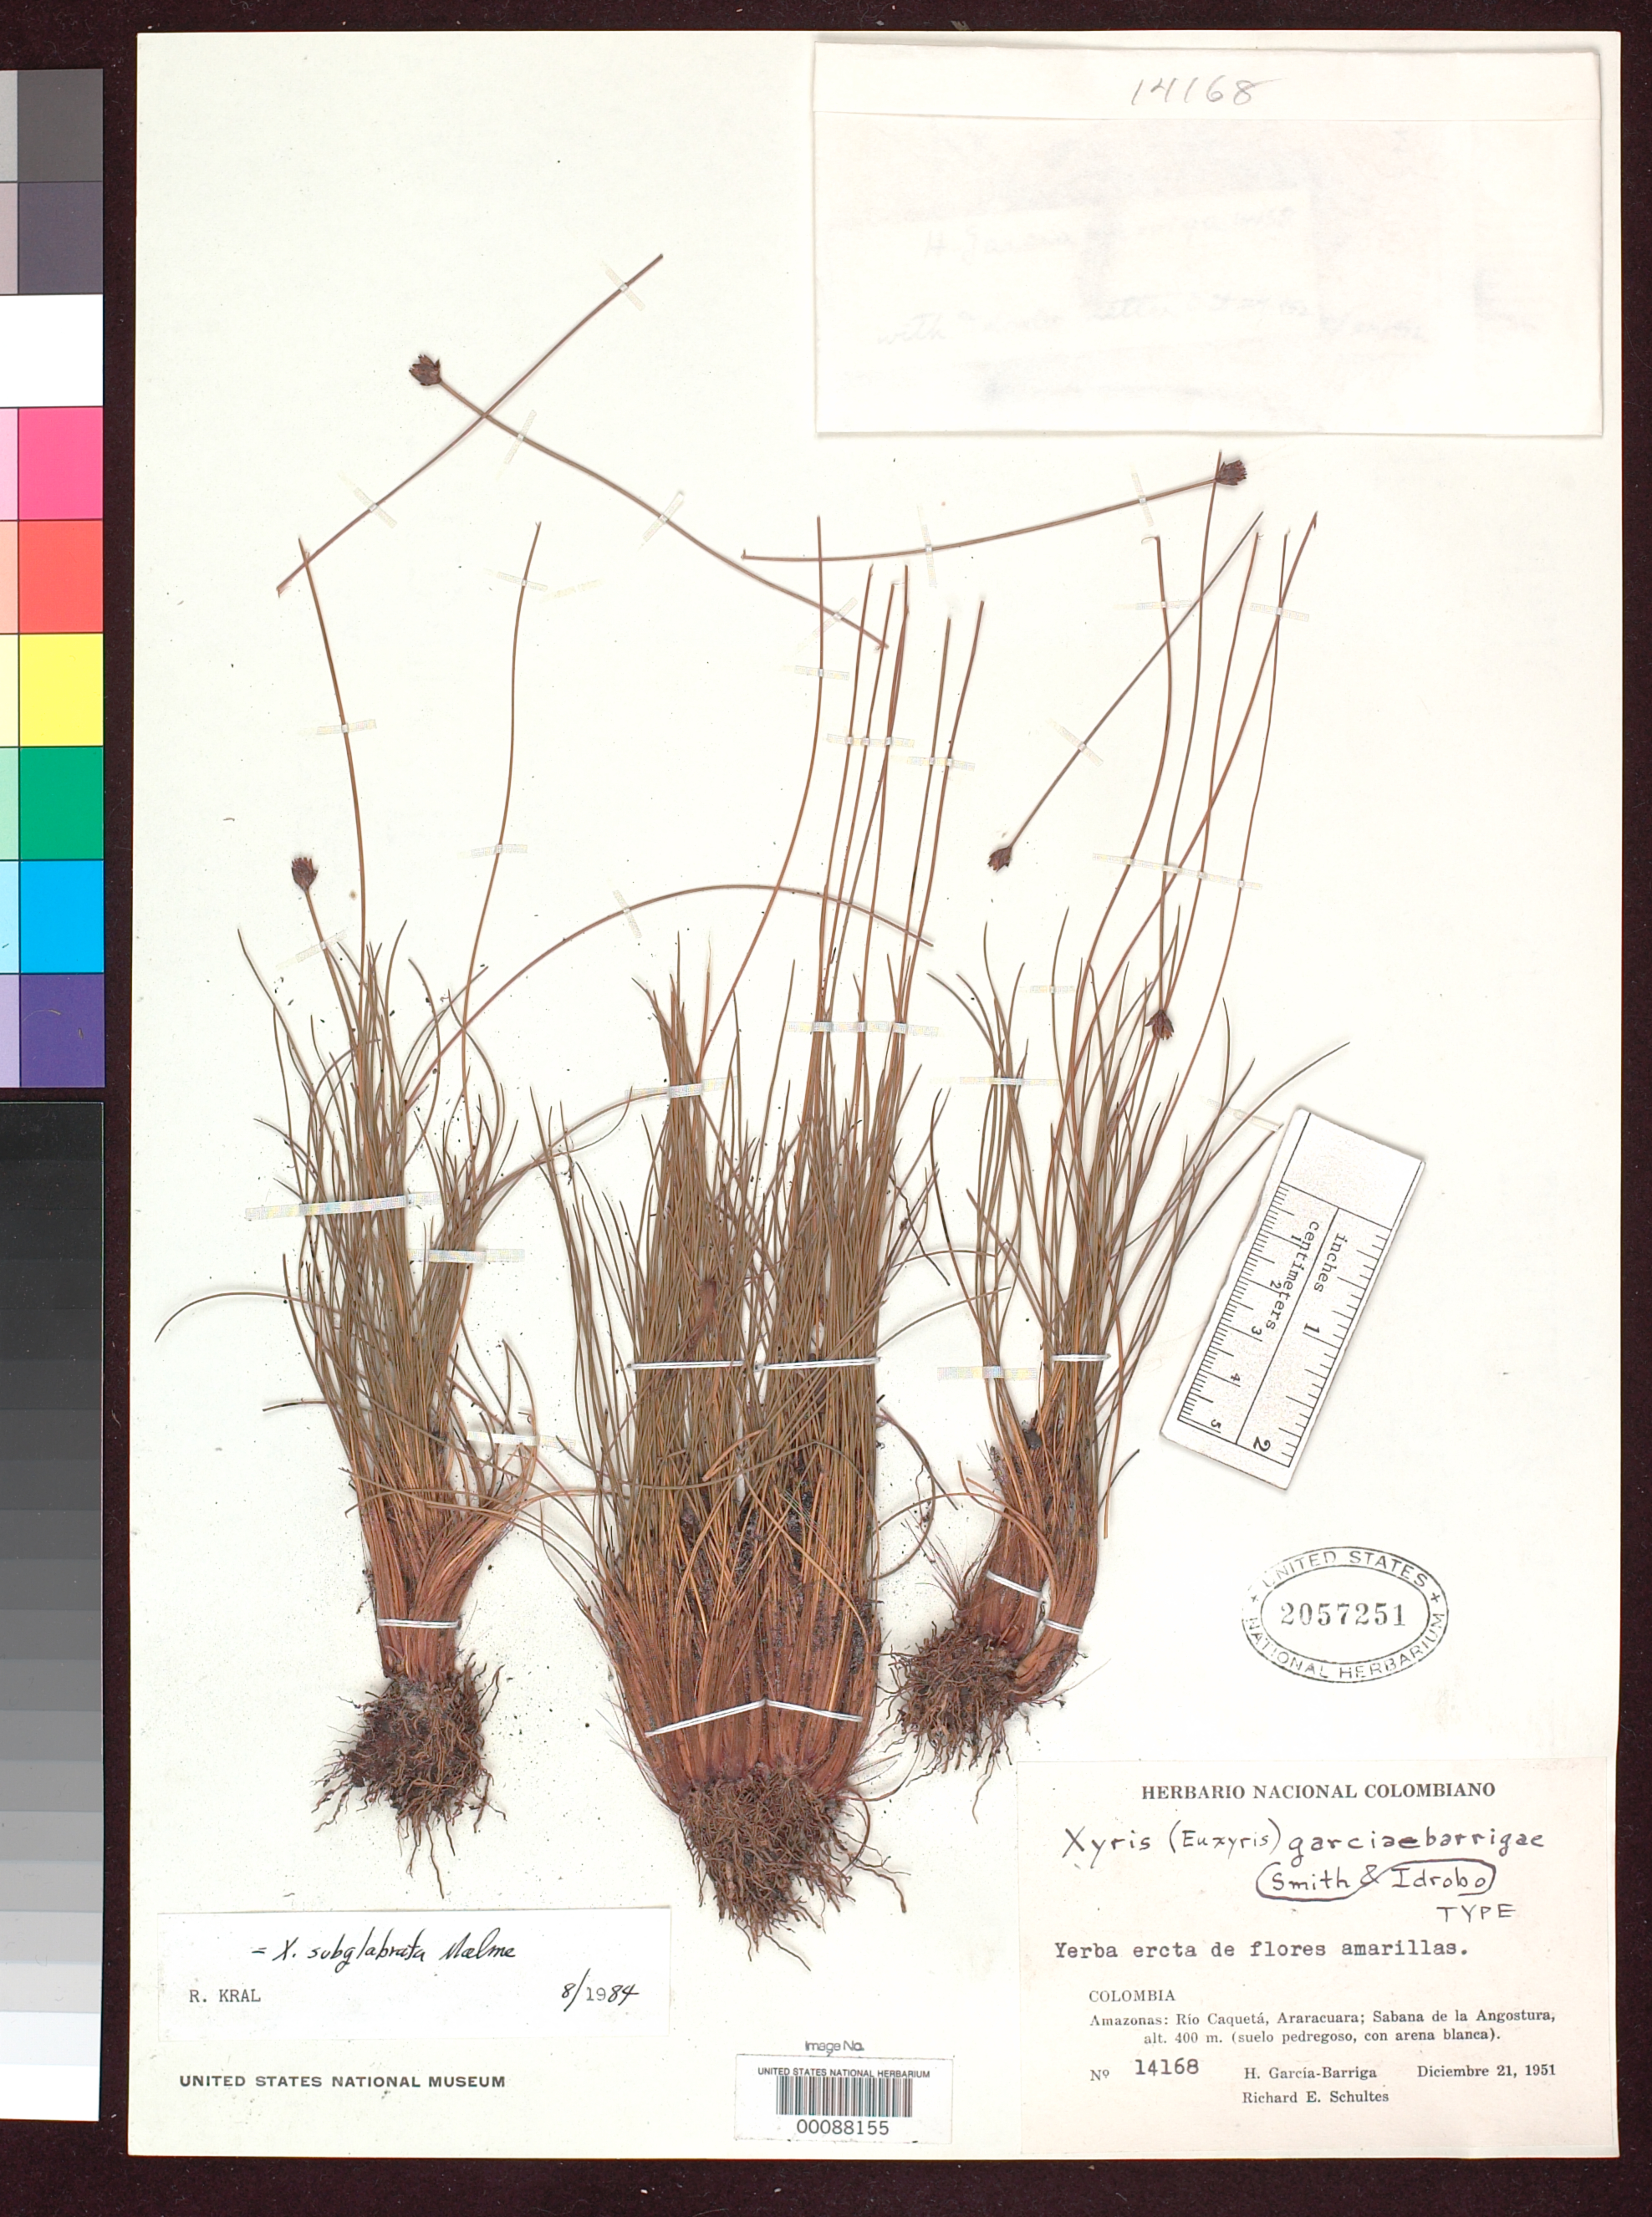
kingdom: Plantae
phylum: Tracheophyta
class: Liliopsida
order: Poales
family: Xyridaceae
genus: Xyris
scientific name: Xyris garcia-barrigae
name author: Idrobo & L.B. Sm.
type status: Isotype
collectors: H. García Barriga & R. E. Schultes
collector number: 14168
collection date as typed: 21 Dec 1951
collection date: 1951-12-21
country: Colombia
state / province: Amazônas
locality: Rio Caqueta, Araracuara, Sabana de la Angostura.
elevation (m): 400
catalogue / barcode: US 2057251